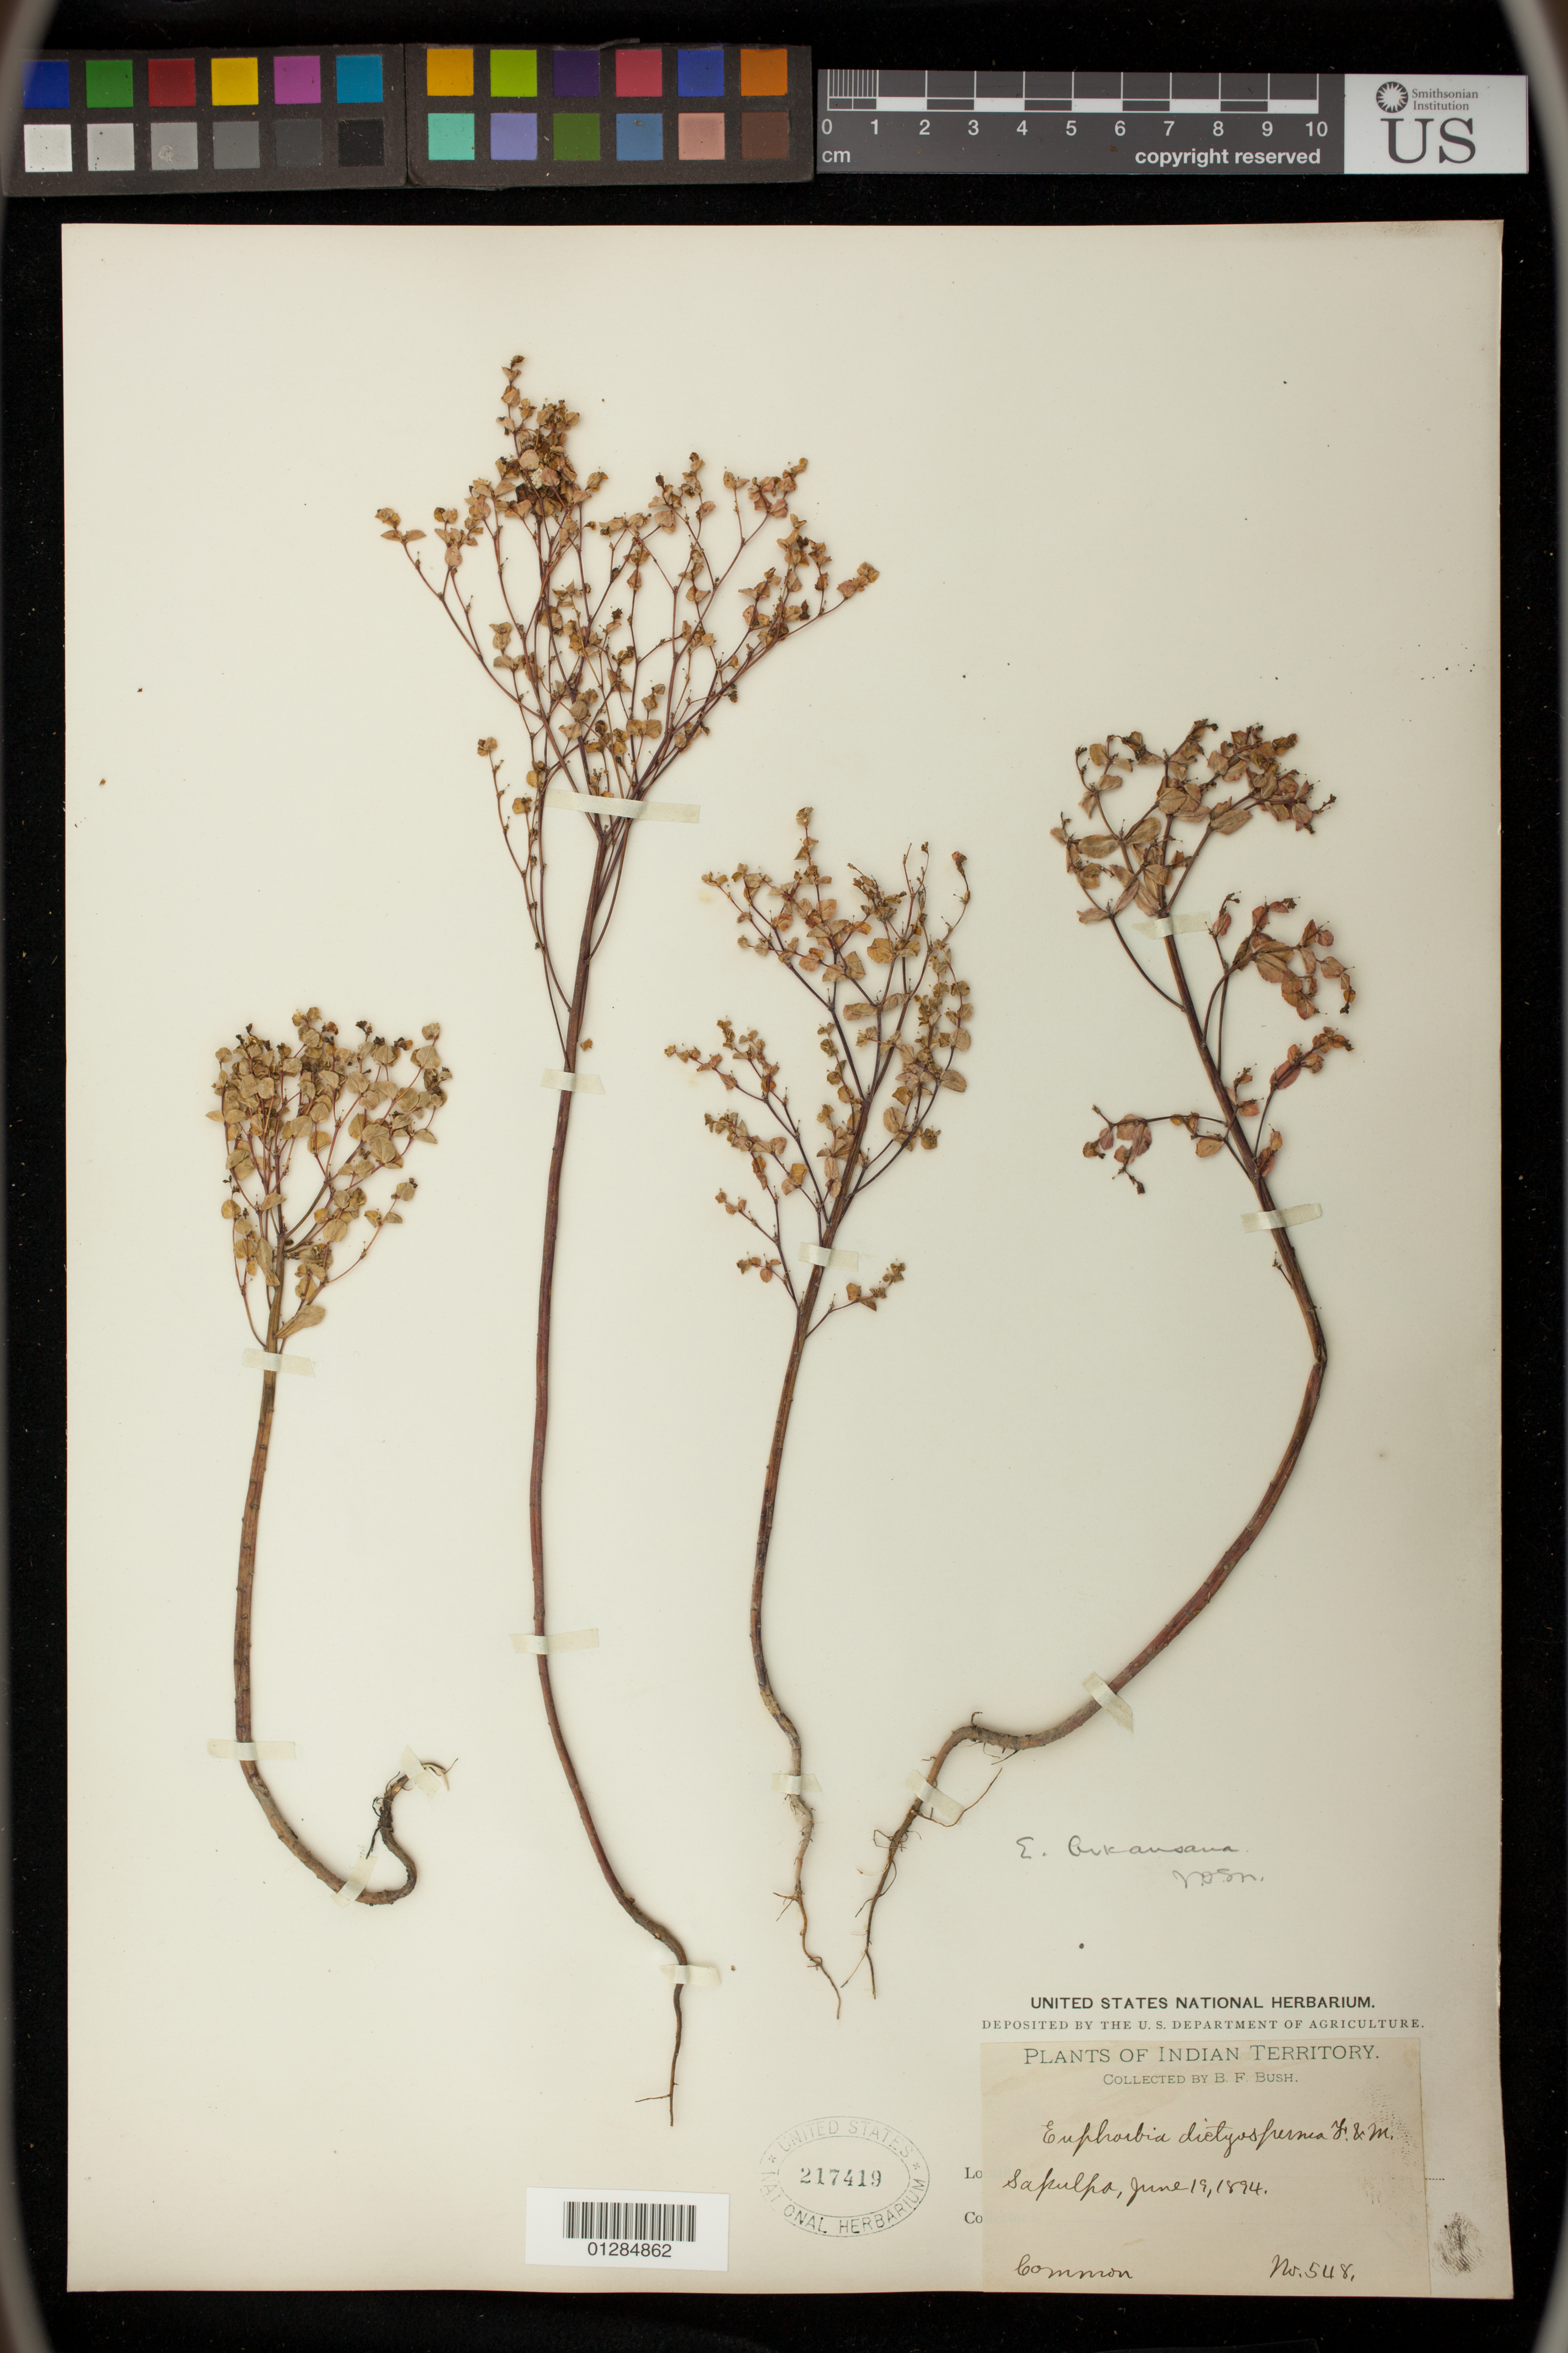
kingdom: Plantae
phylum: Tracheophyta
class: Magnoliopsida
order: Malpighiales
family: Euphorbiaceae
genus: Euphorbia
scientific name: Euphorbia spathulata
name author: Lam.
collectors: B. F. Bush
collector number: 548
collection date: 1894-06-19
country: United States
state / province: Oklahoma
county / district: Creek County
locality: Indian Territory, Sapulpa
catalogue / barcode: US 217419